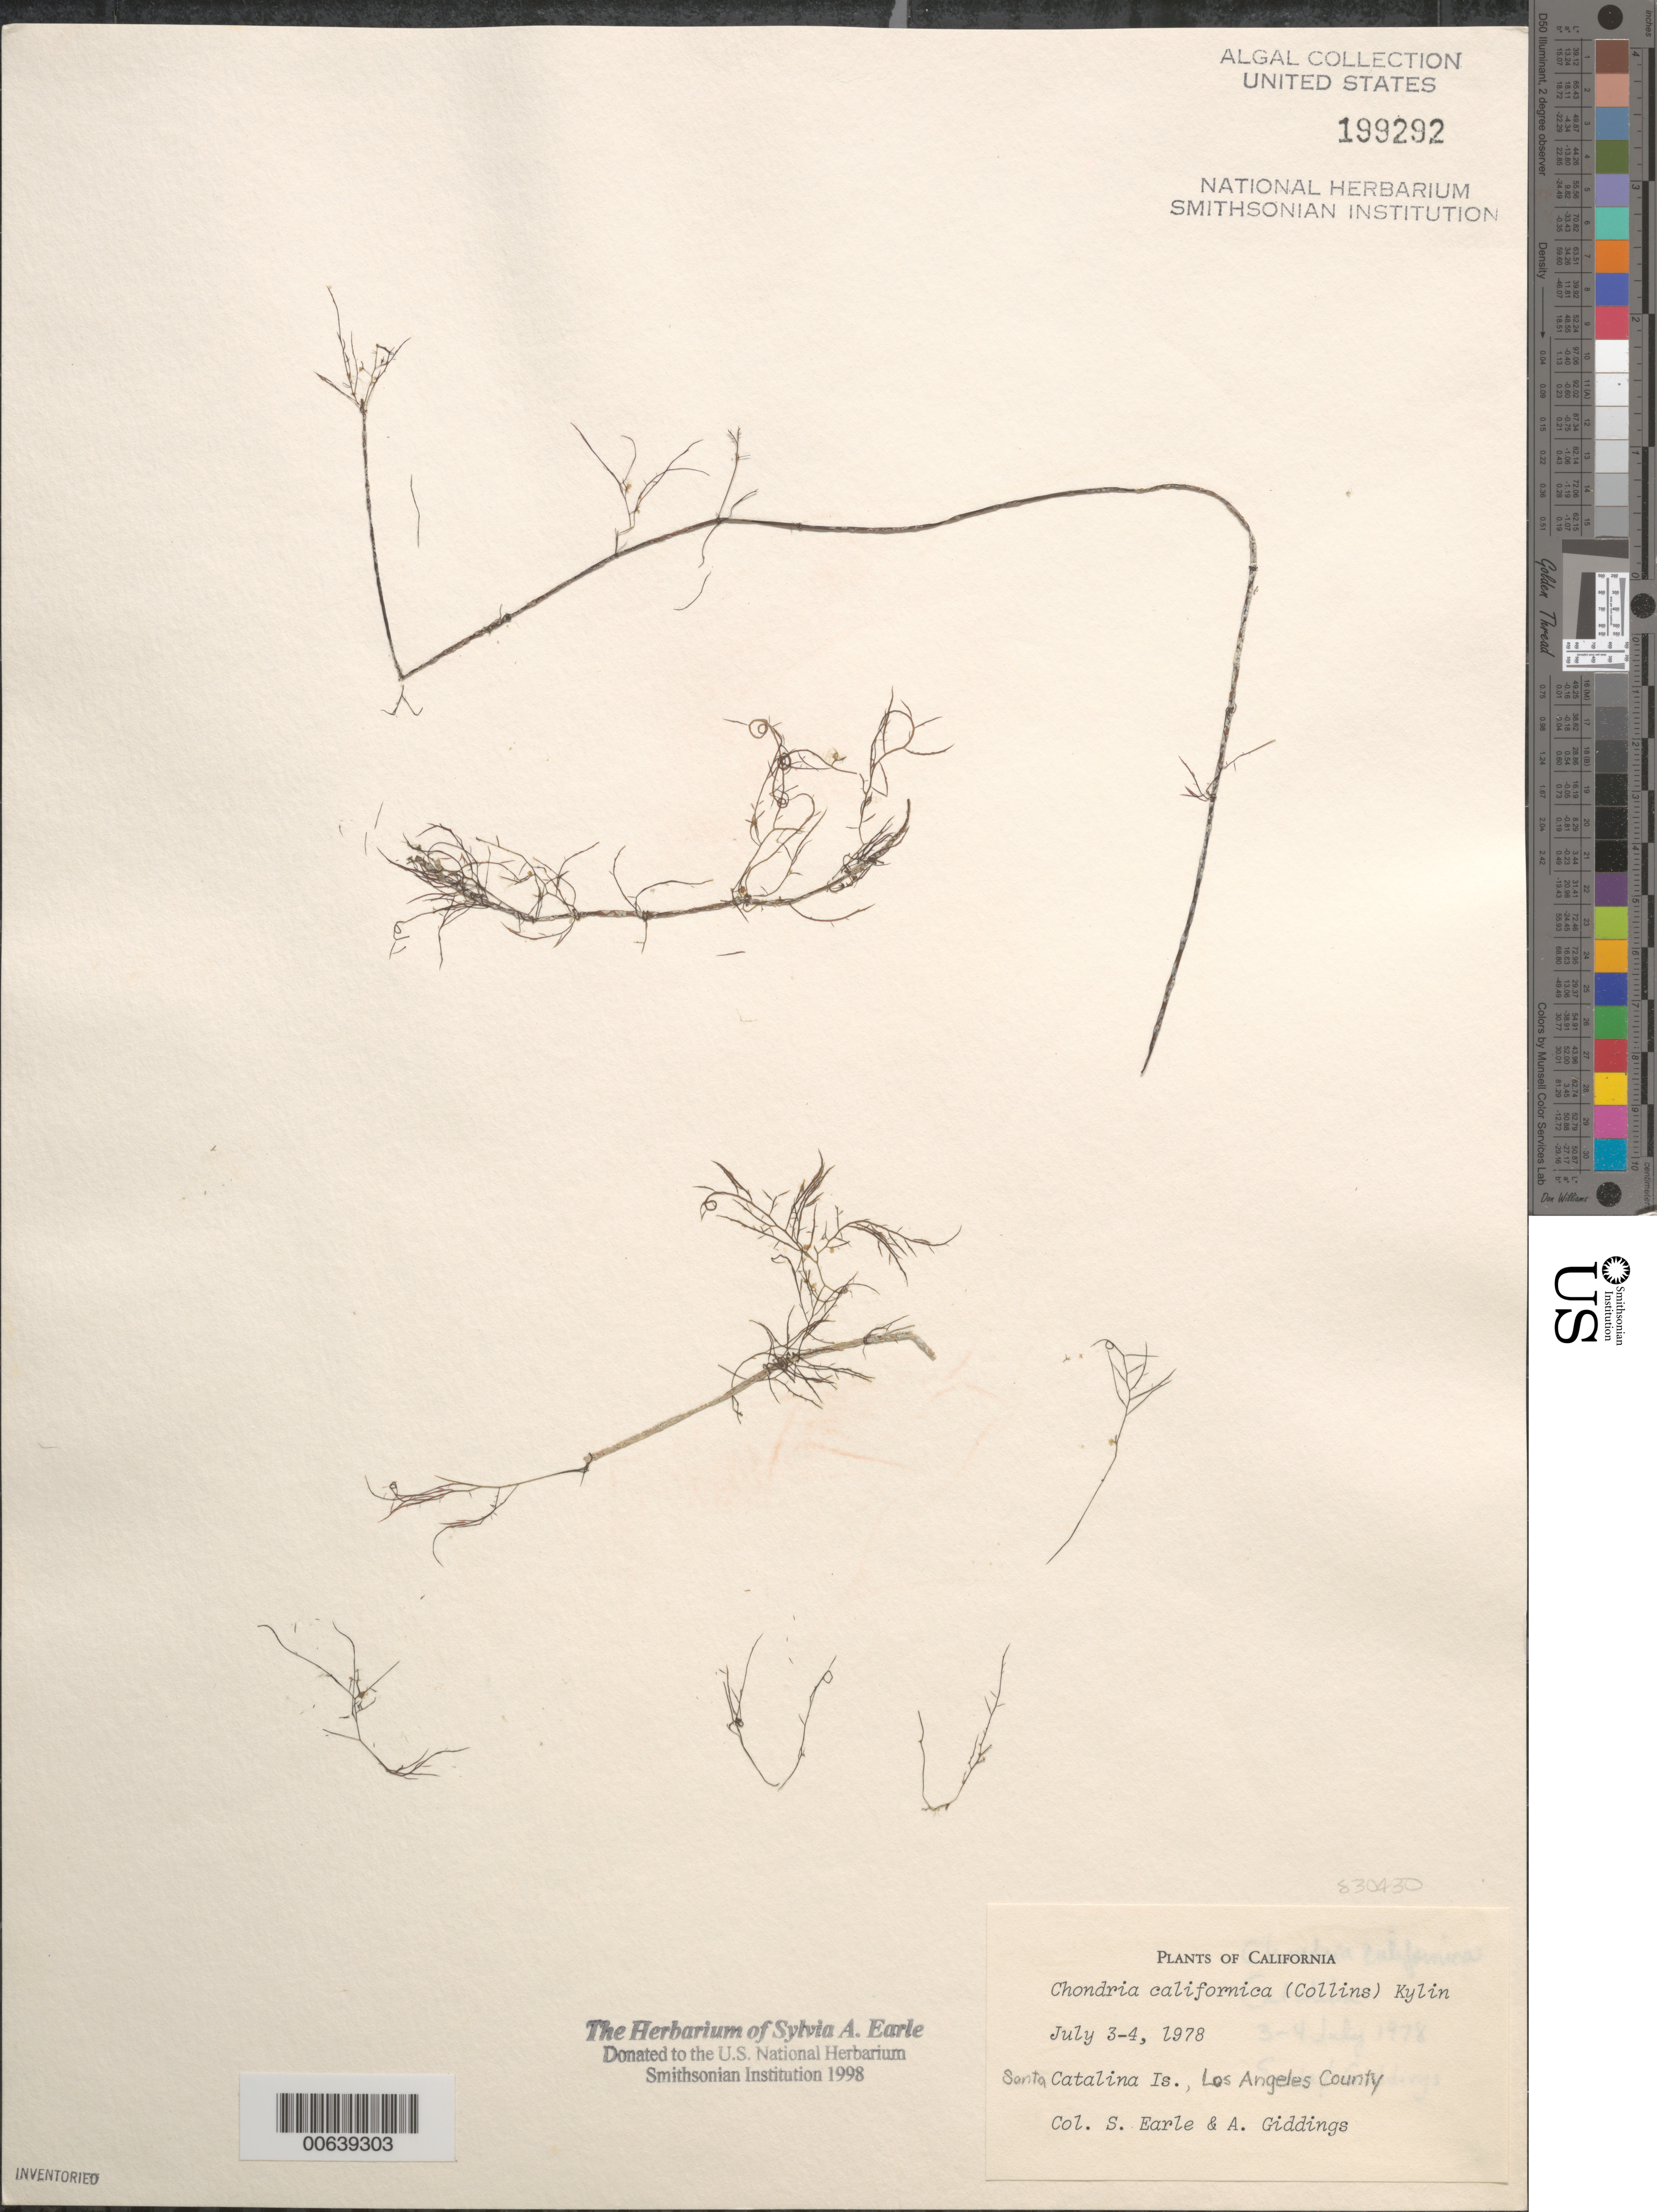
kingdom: Plantae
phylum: Rhodophyta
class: Florideophyceae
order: Ceramiales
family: Rhodomelaceae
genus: Chondria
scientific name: Chondria acrorhizophora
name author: Setch. & N.L. Gardner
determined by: Algae name updating Project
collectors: S. A. Earle & A. Giddings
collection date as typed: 03 Jul 1978 to 04 Jul 1978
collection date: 1978-07-03/1978-07-04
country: United States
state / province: California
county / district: Los Angeles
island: Santa Catalina Island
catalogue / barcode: US 199292